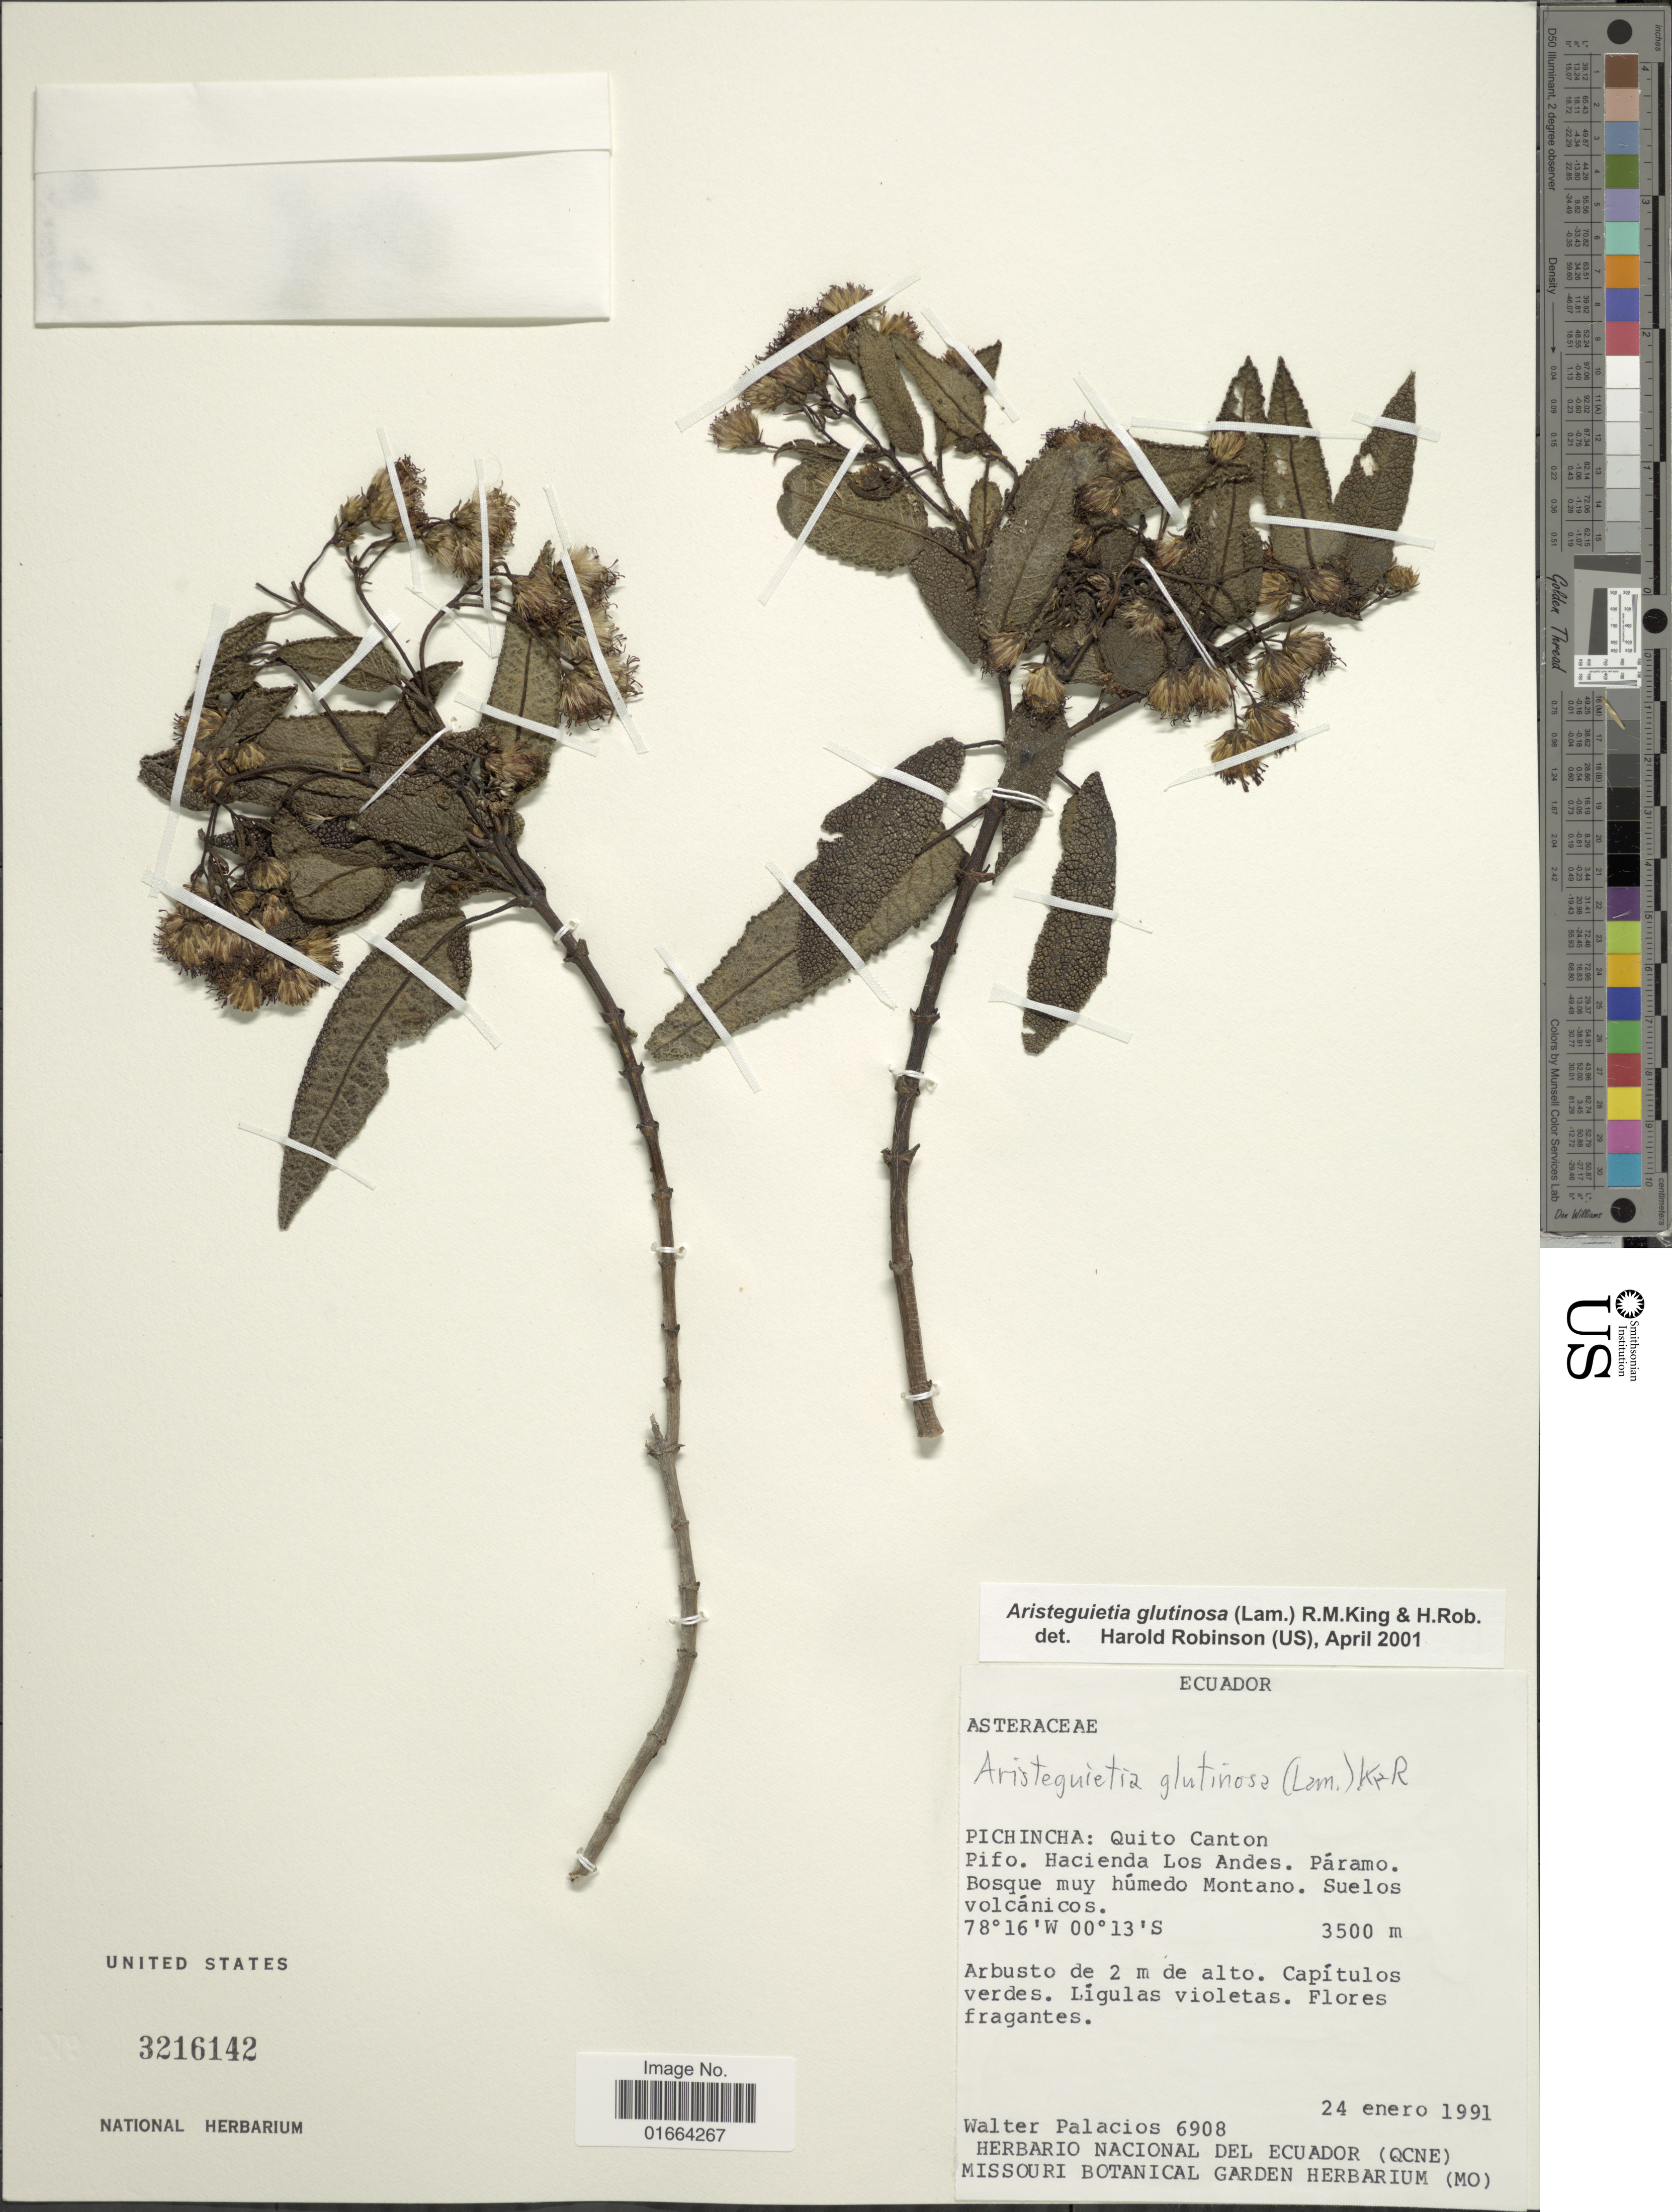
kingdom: Plantae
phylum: Tracheophyta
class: Magnoliopsida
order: Asterales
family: Asteraceae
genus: Aristeguietia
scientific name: Aristeguietia glutinosa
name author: (Lam.) R.M. King & H. Rob.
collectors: W. Palacios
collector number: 6908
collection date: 1991-01-24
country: Ecuador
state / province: Pichincha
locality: Quito Canton Pifo. Hacienda Los Andes. Páramo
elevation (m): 3500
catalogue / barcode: US 3216142